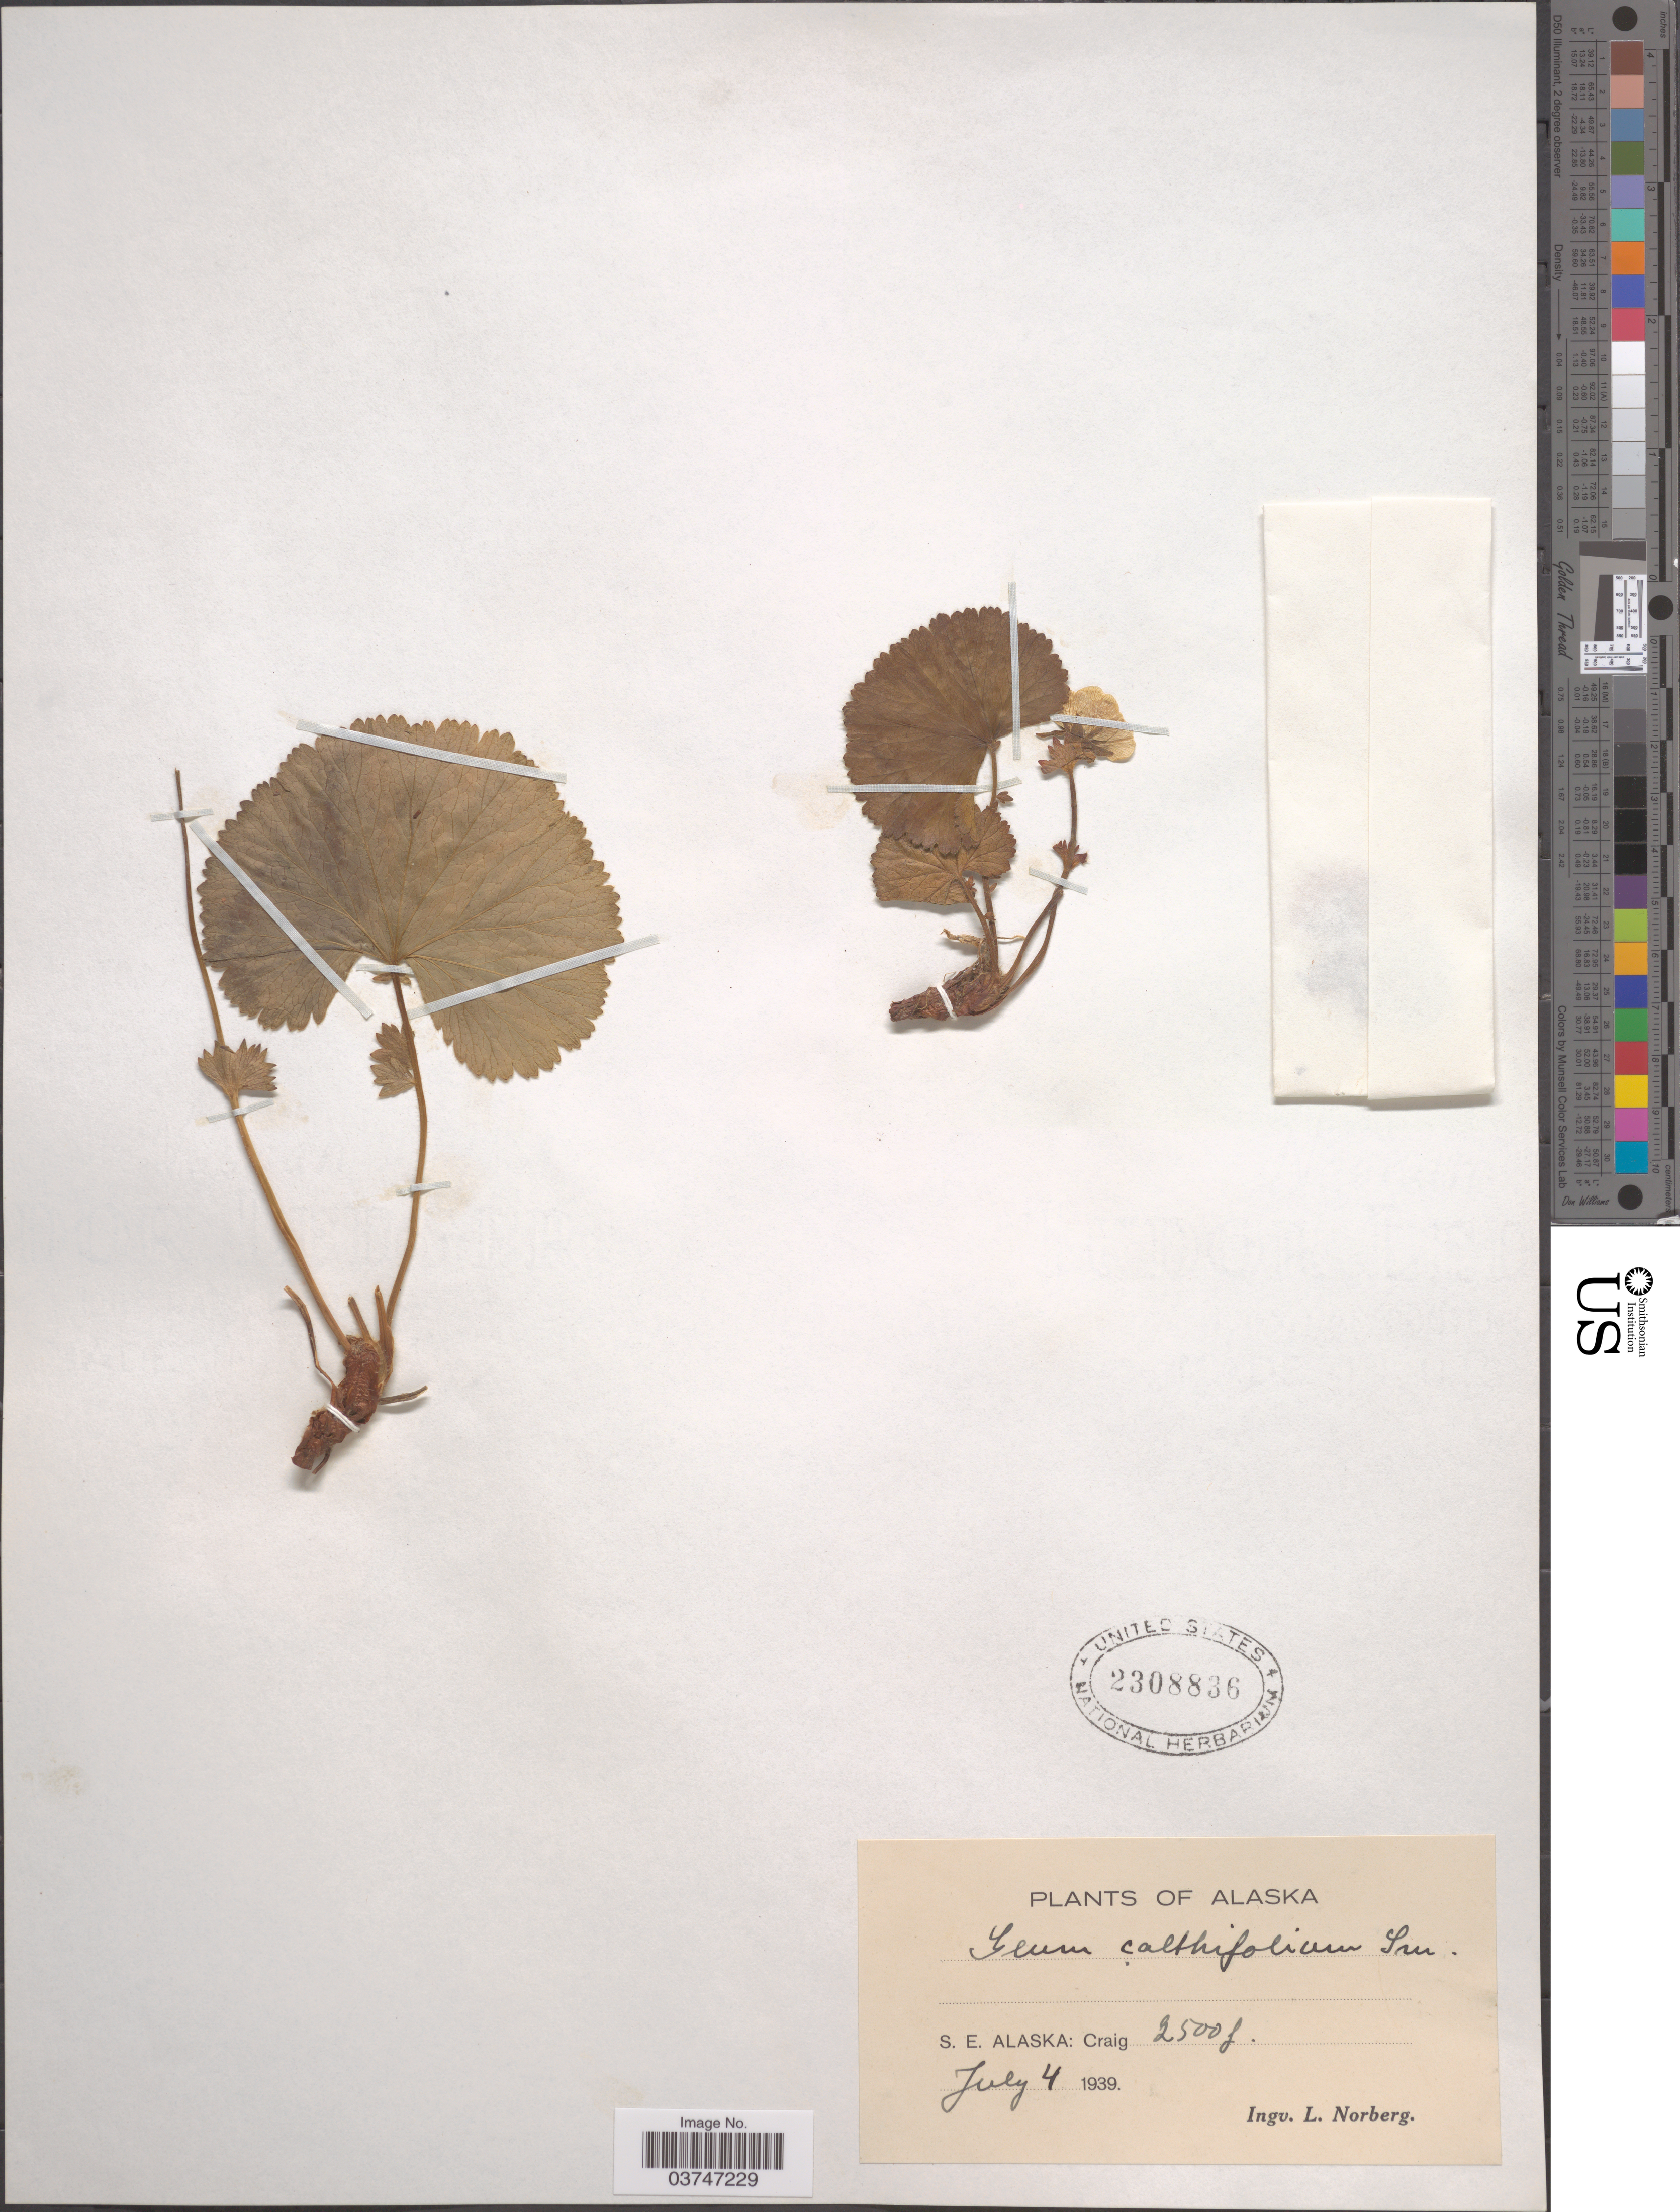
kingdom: Plantae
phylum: Tracheophyta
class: Magnoliopsida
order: Rosales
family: Rosaceae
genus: Geum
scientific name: Geum calthifolium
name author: Menzies ex Sm.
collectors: I. Norberg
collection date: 1939-07-04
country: United States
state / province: Alaska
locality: S. E. Alaska: Craig.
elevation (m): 762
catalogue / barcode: US 2308836